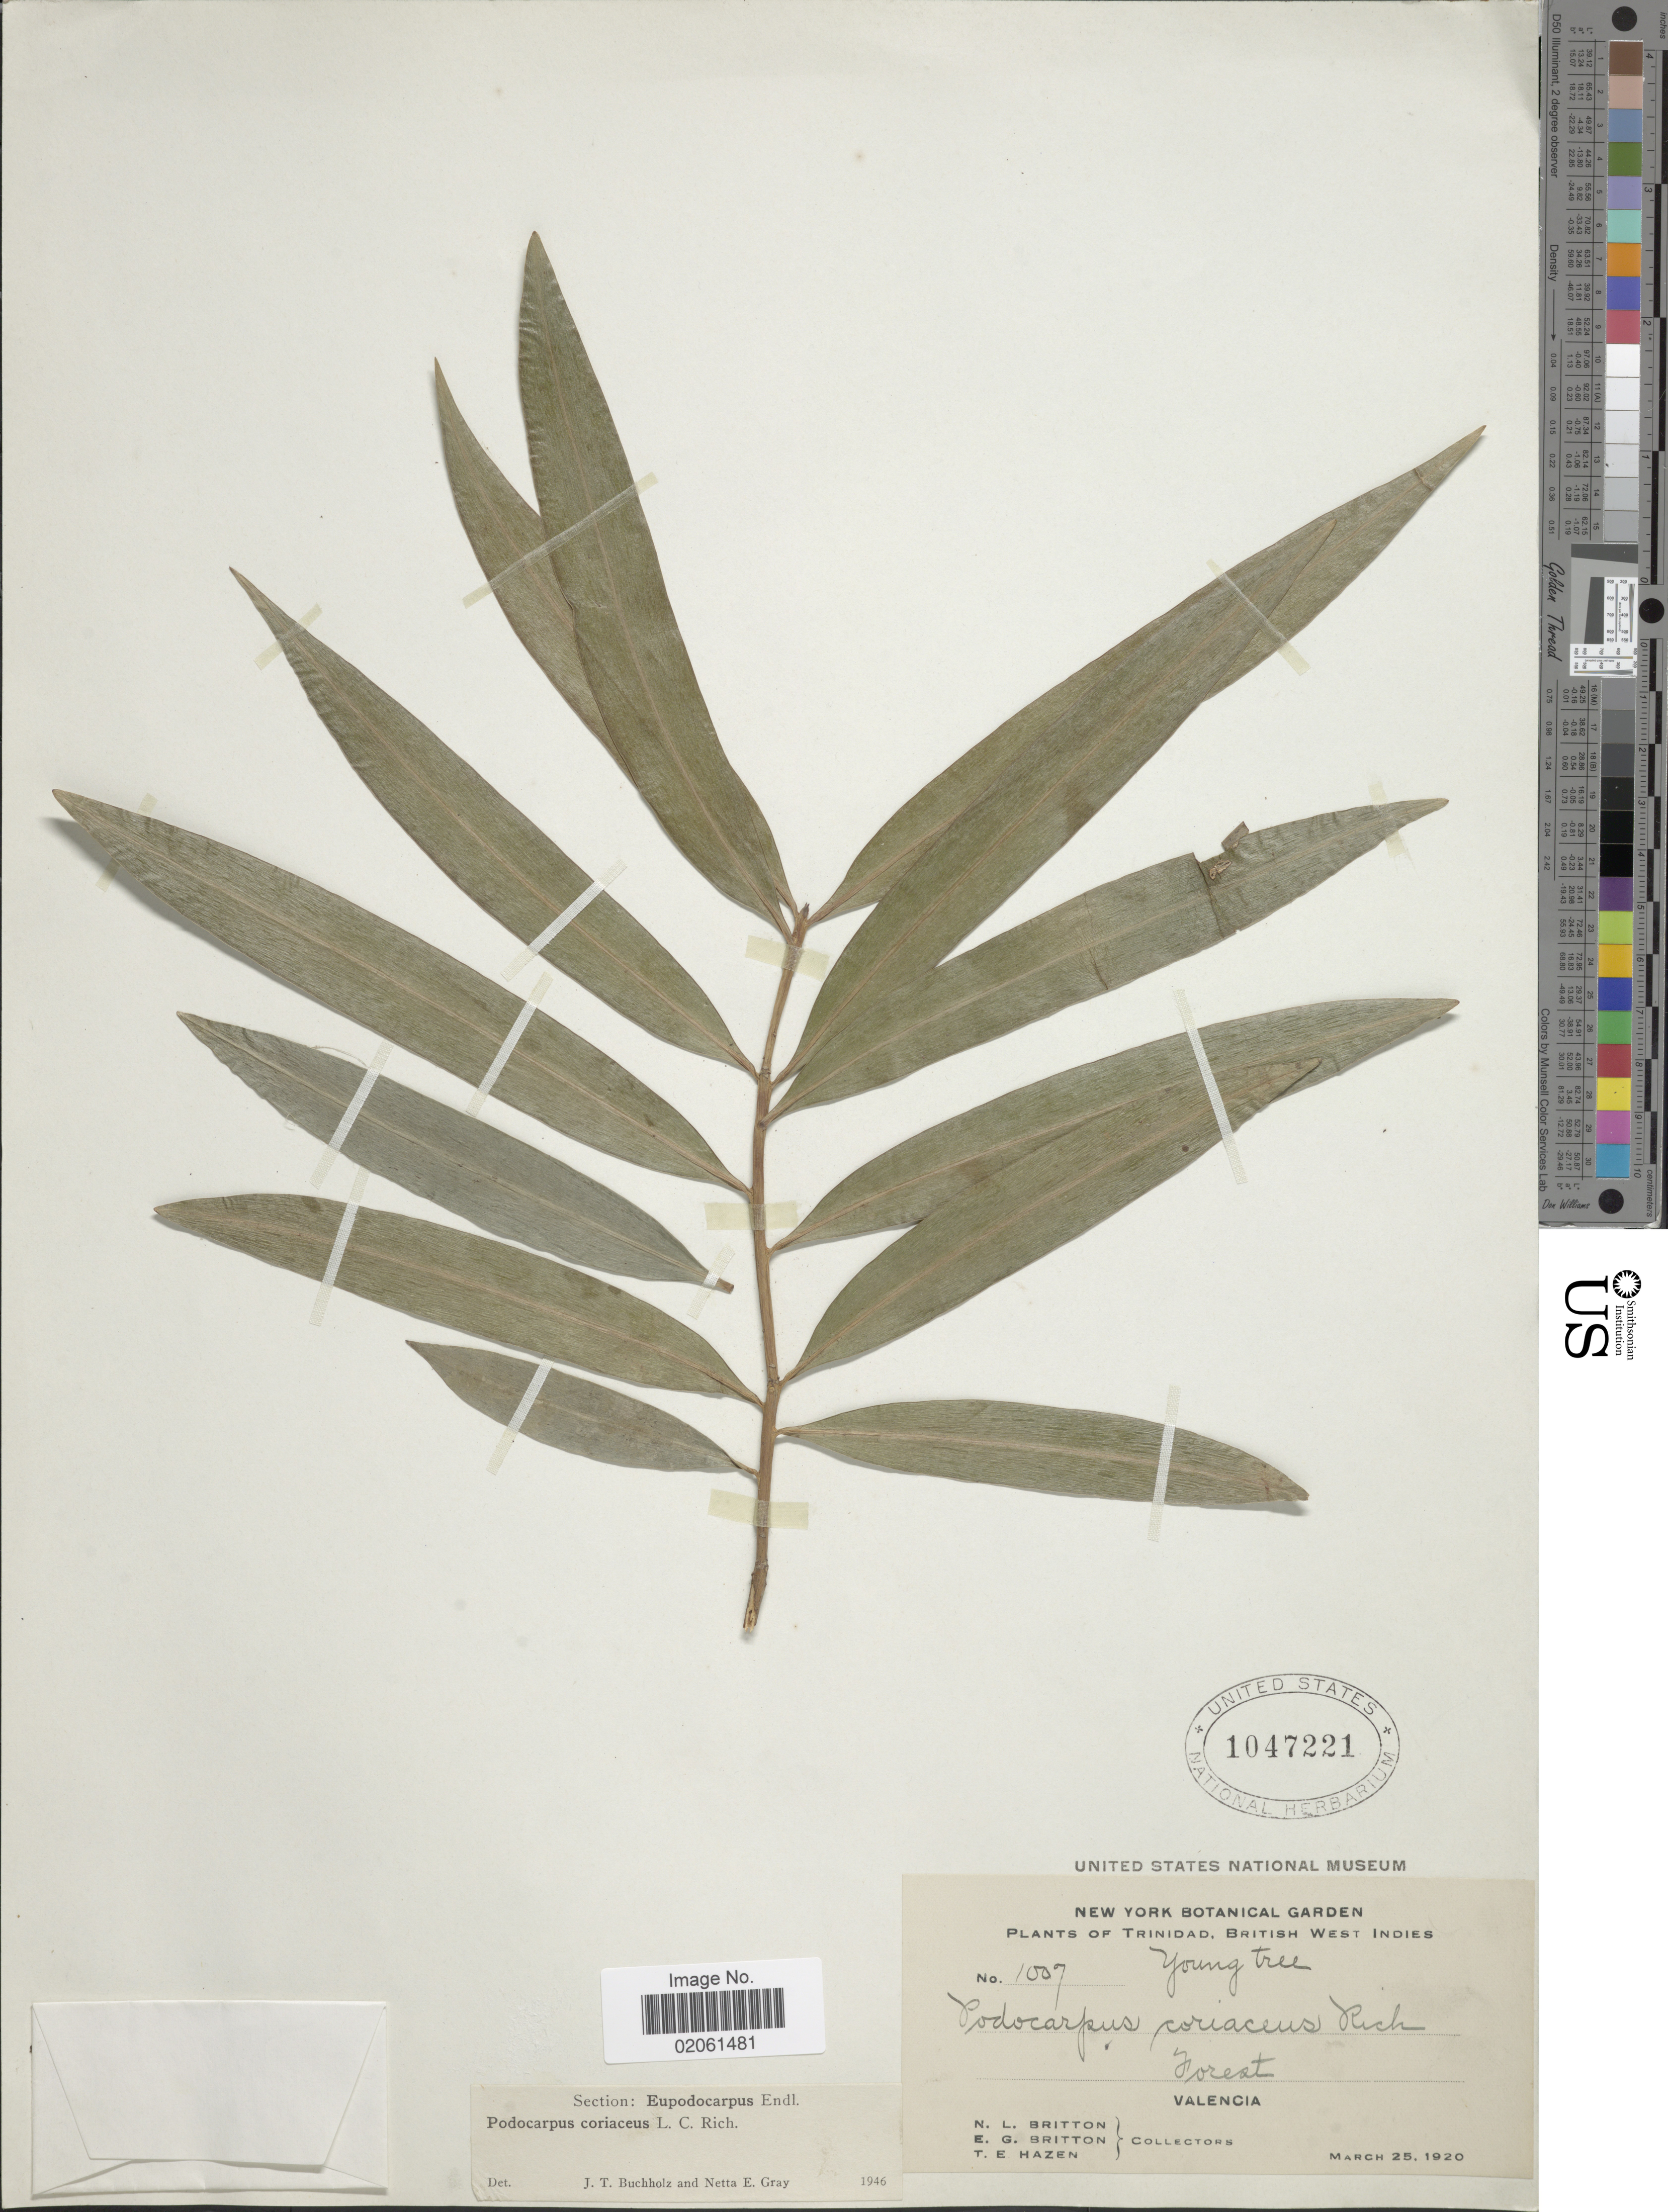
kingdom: Plantae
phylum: Tracheophyta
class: Pinopsida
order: Pinales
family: Podocarpaceae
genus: Podocarpus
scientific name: Podocarpus coriaceus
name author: L.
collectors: N. Britton, E. G. Britton & T. E. Hazen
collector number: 1007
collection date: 1920-03-25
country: Trinidad and Tobago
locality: Trinidad, British West Indies. Forest Valencia.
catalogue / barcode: US 1047221